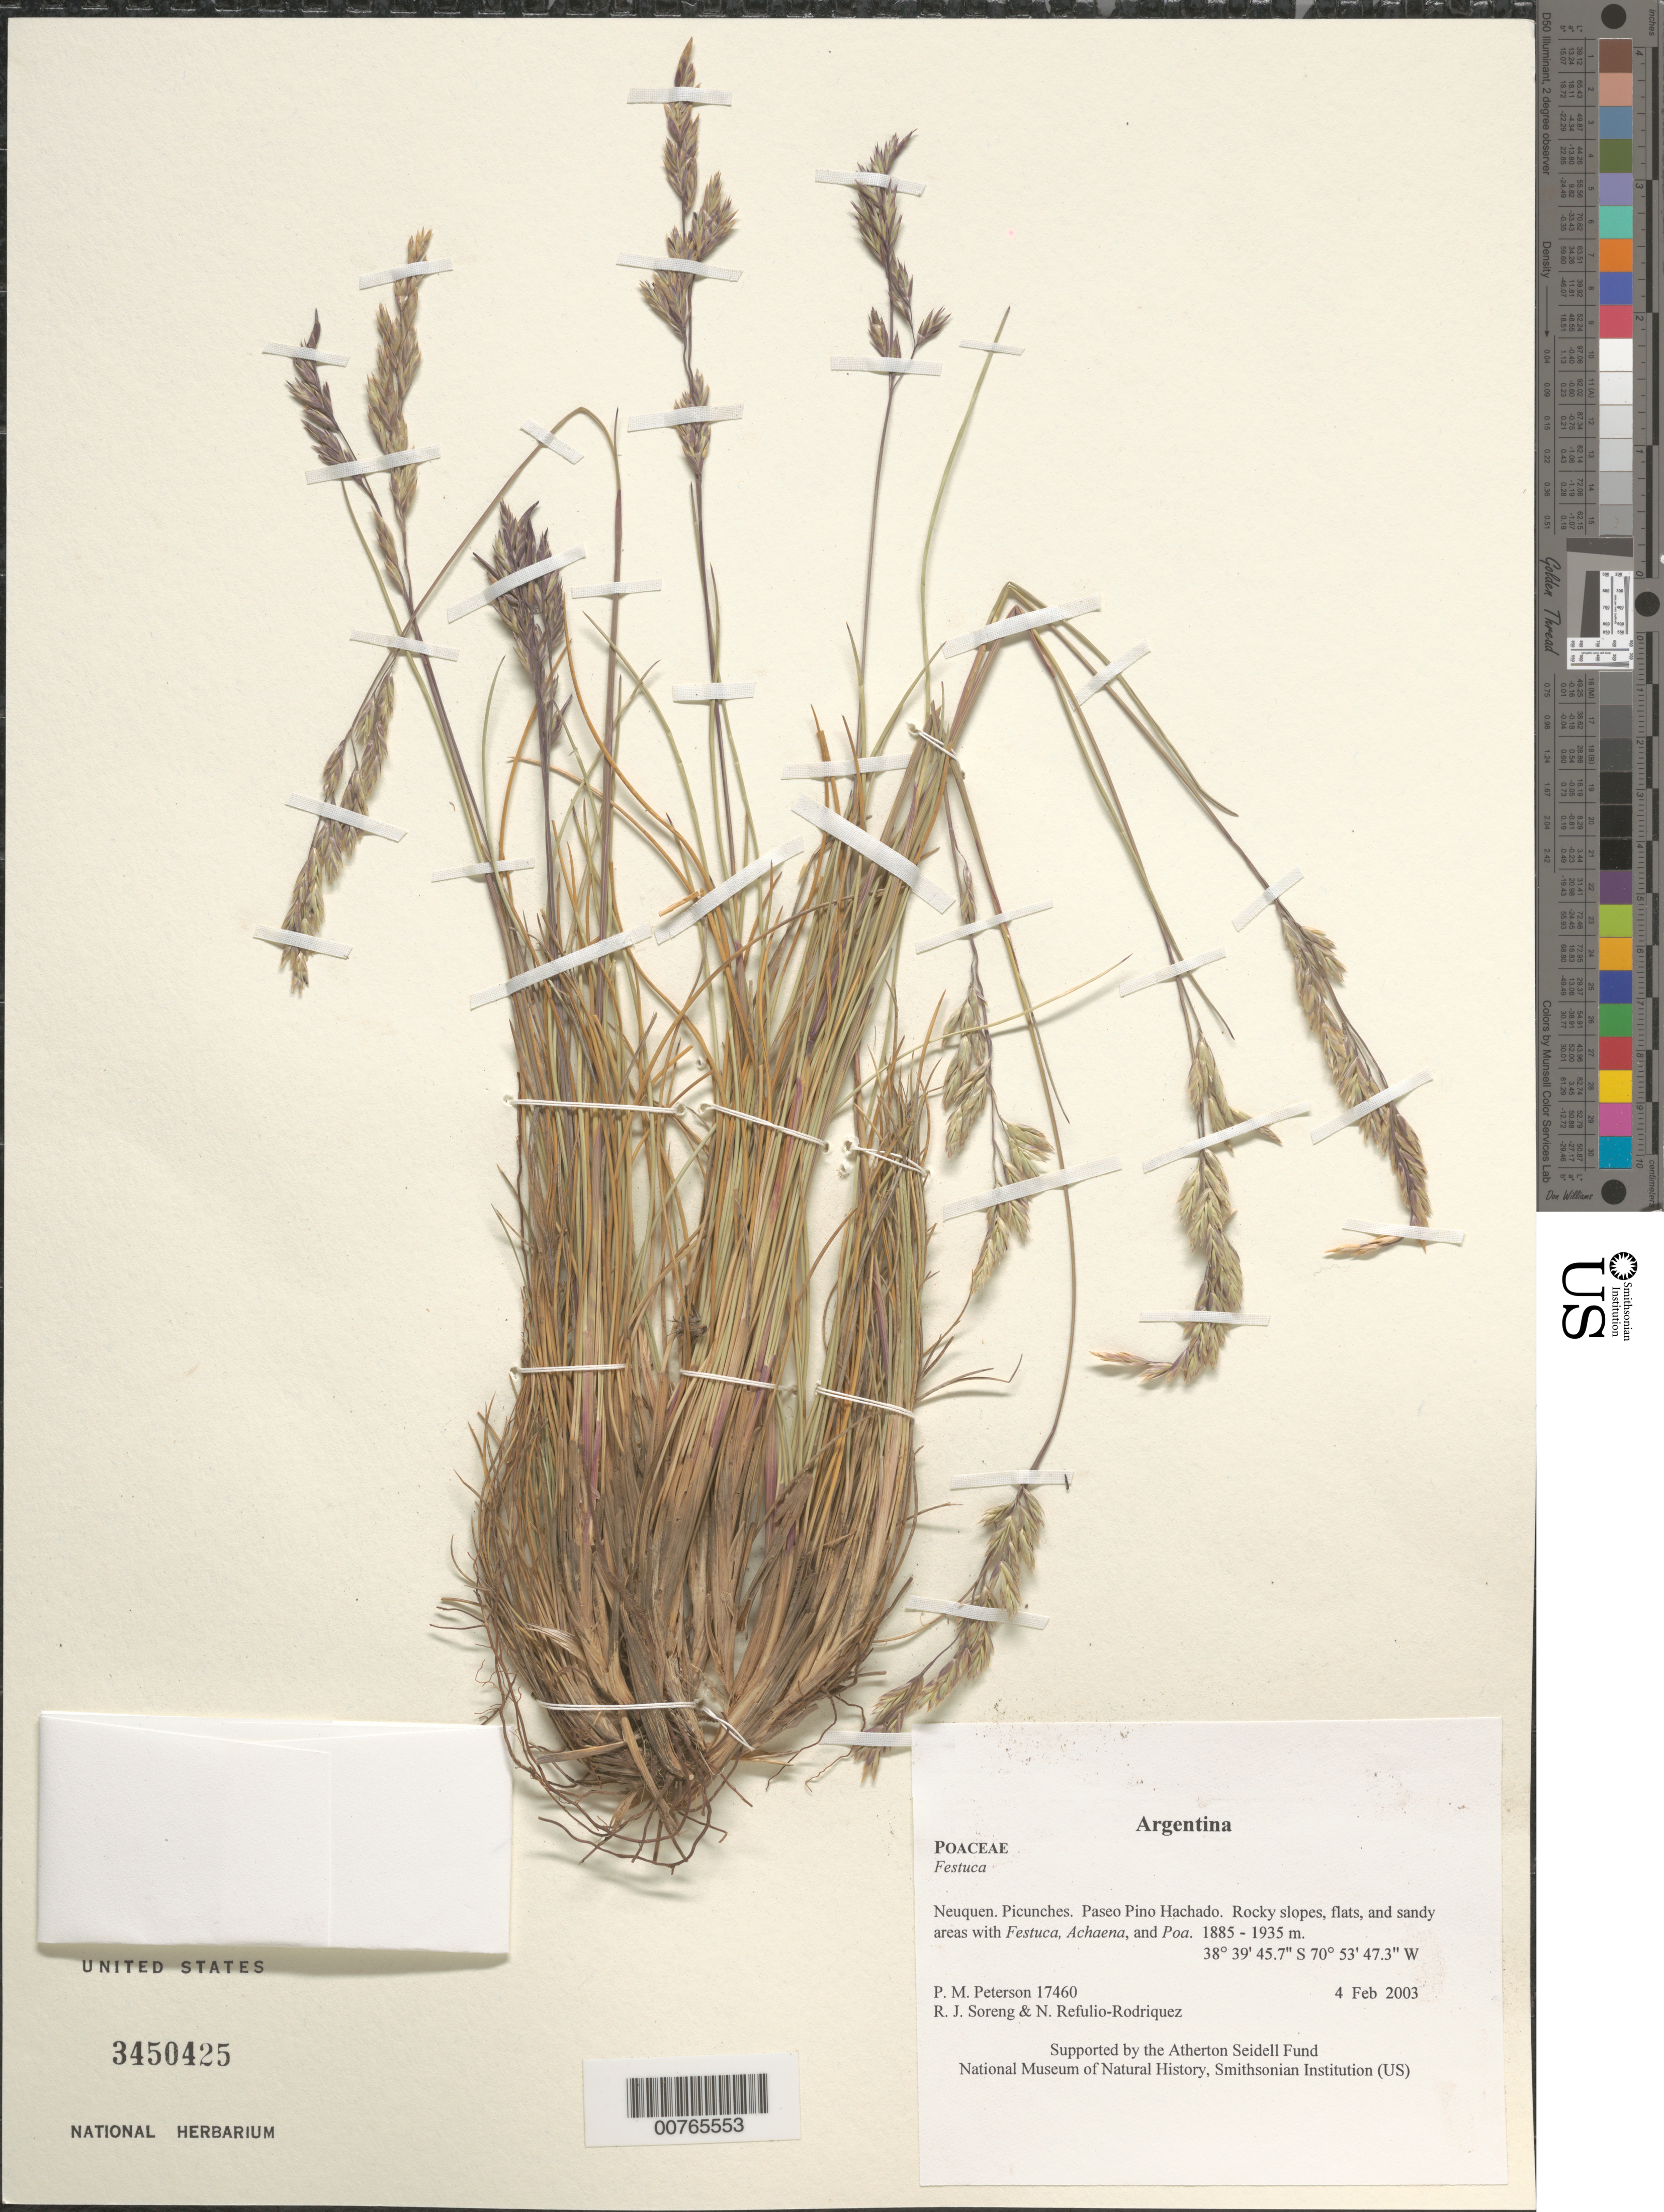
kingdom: Plantae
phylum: Tracheophyta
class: Liliopsida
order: Poales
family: Poaceae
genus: Festuca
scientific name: Festuca sp.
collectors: P. M. Peterson, R. J. Soreng & N. Refulio-Rodríguez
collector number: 17460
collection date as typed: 04 Feb 2003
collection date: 2003-02-04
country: Argentina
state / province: Neuquen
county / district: Picunches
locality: Paseo Pino Hachado. Rocky slopes, flats, and sandy areas with Festuca, Achaena, and Poa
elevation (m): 1885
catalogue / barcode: US 3450425